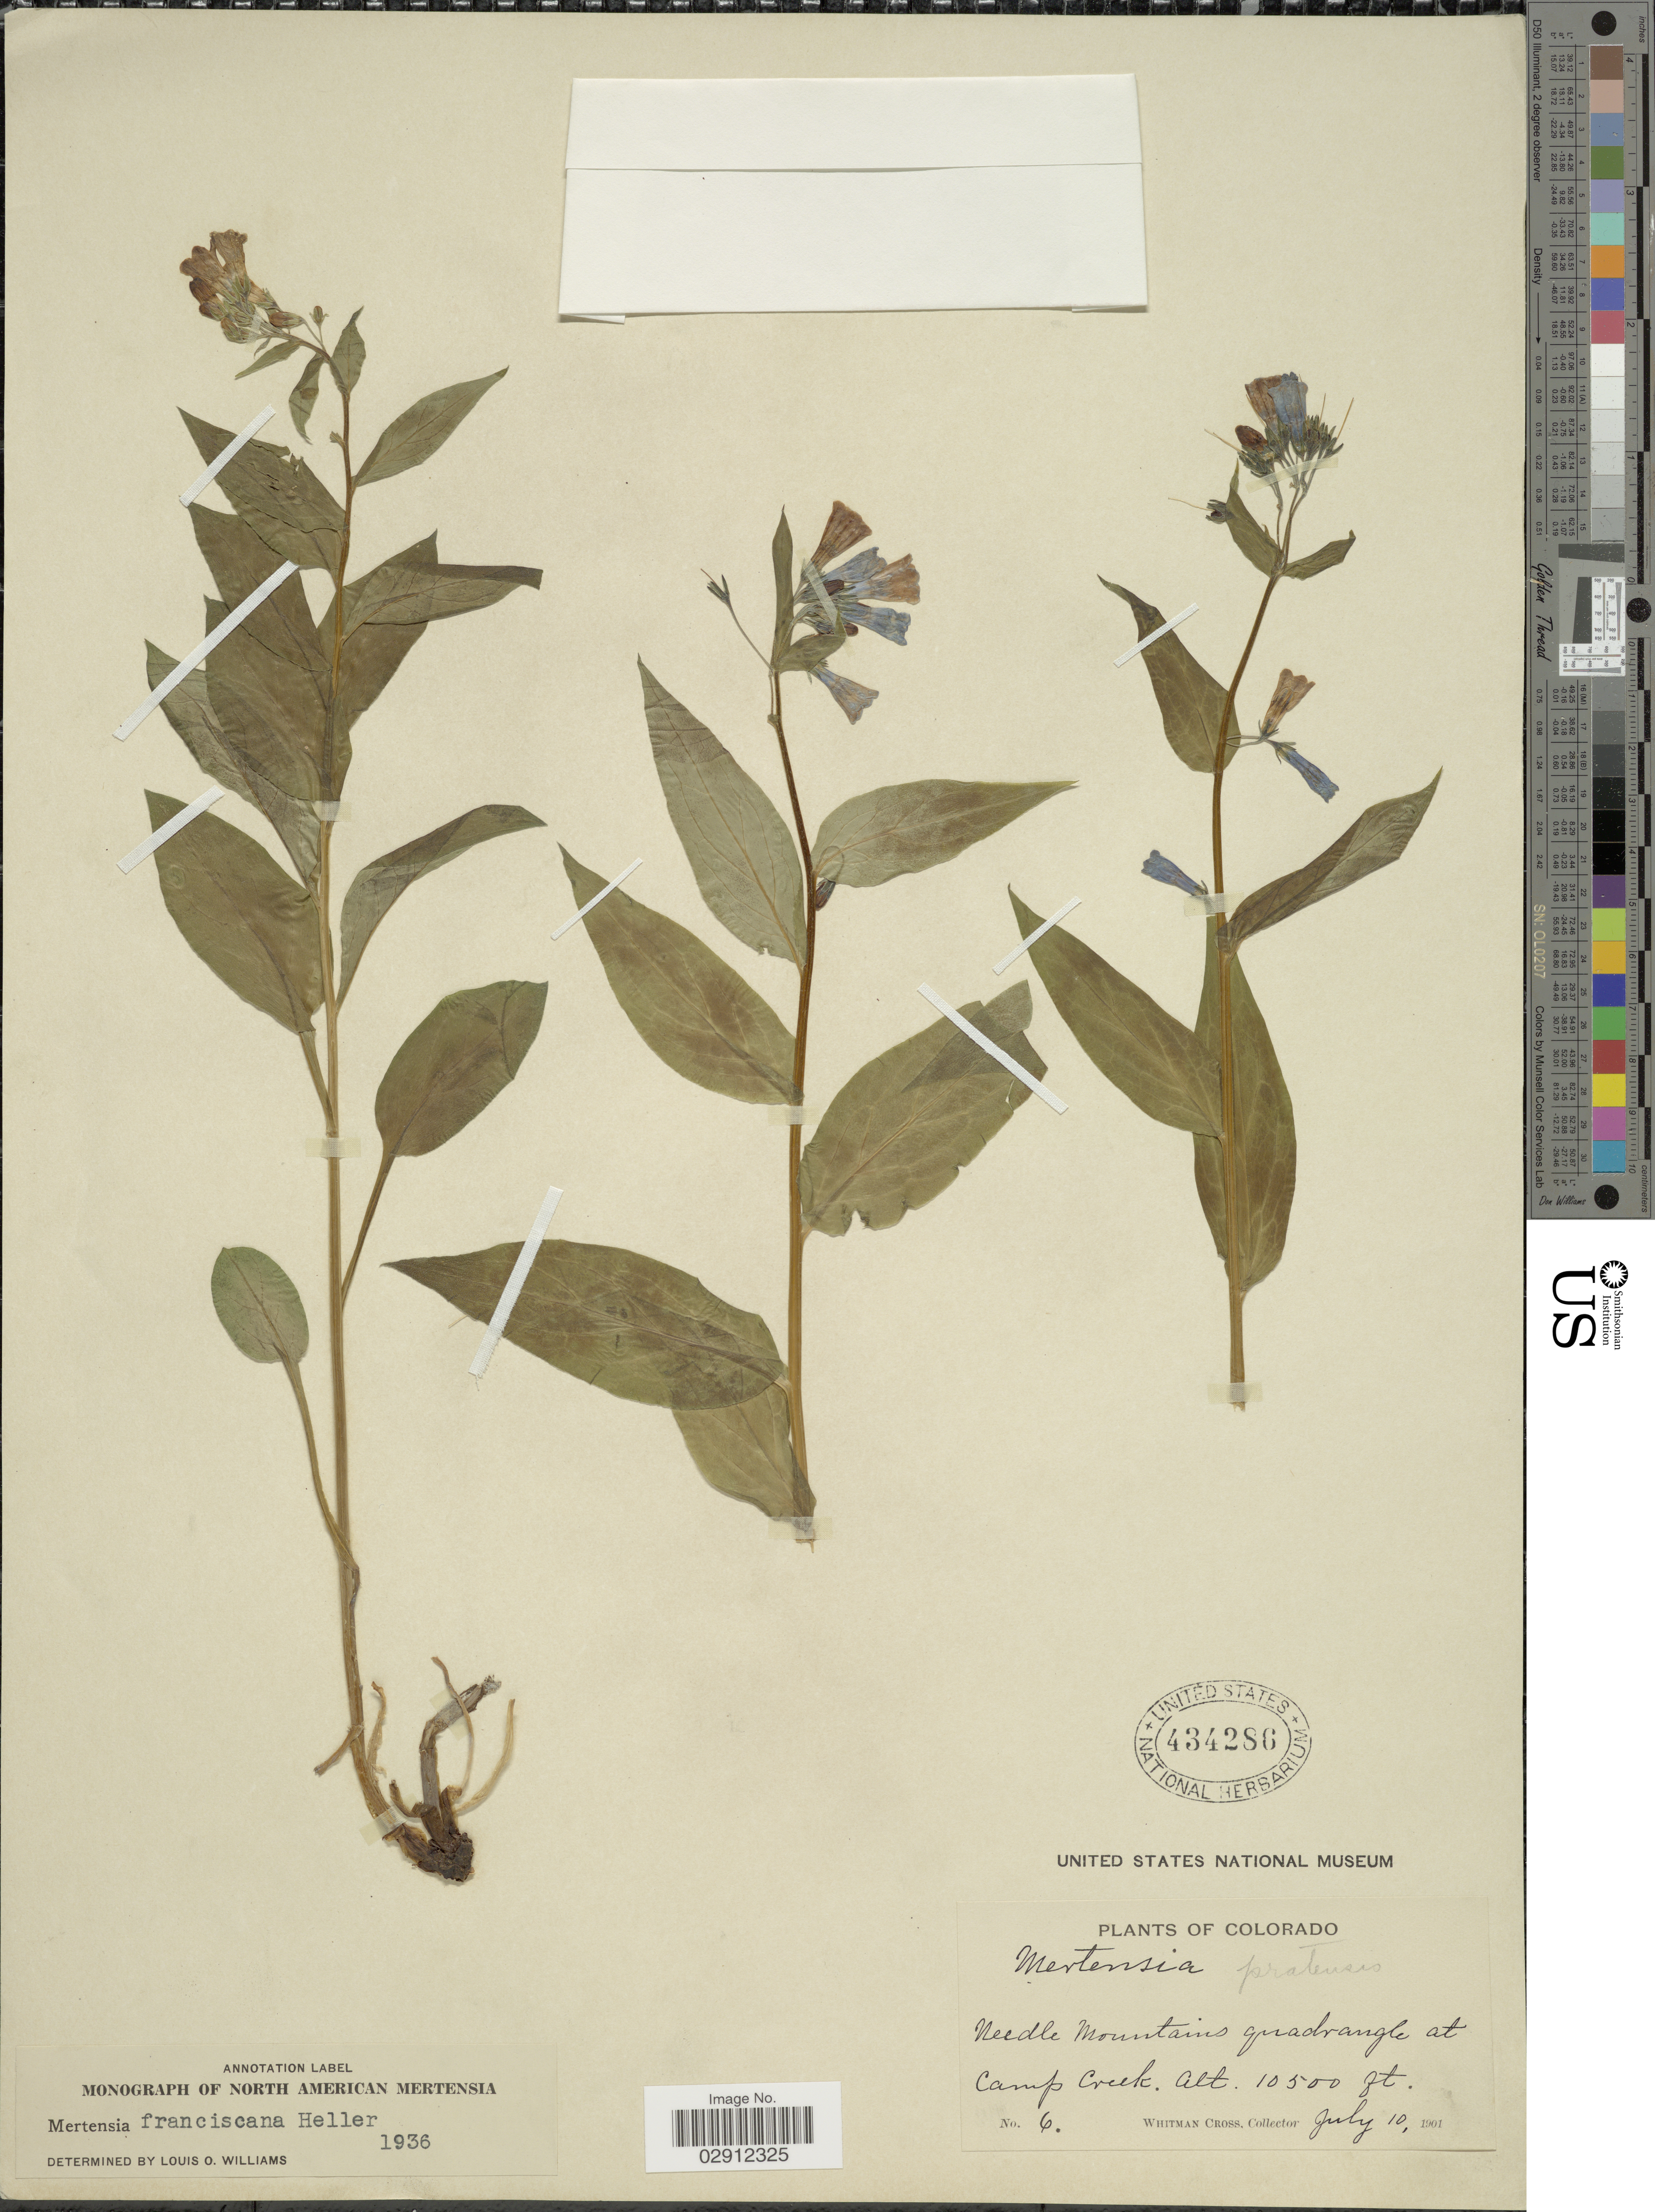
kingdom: Plantae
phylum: Tracheophyta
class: Magnoliopsida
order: Boraginales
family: Boraginaceae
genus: Mertensia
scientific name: Mertensia franciscana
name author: A. Heller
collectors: W. Cross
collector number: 6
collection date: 1901-07-10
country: United States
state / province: Colorado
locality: Needle Mountains quadrangle at Camp Creek.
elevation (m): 3200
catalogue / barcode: US 434286